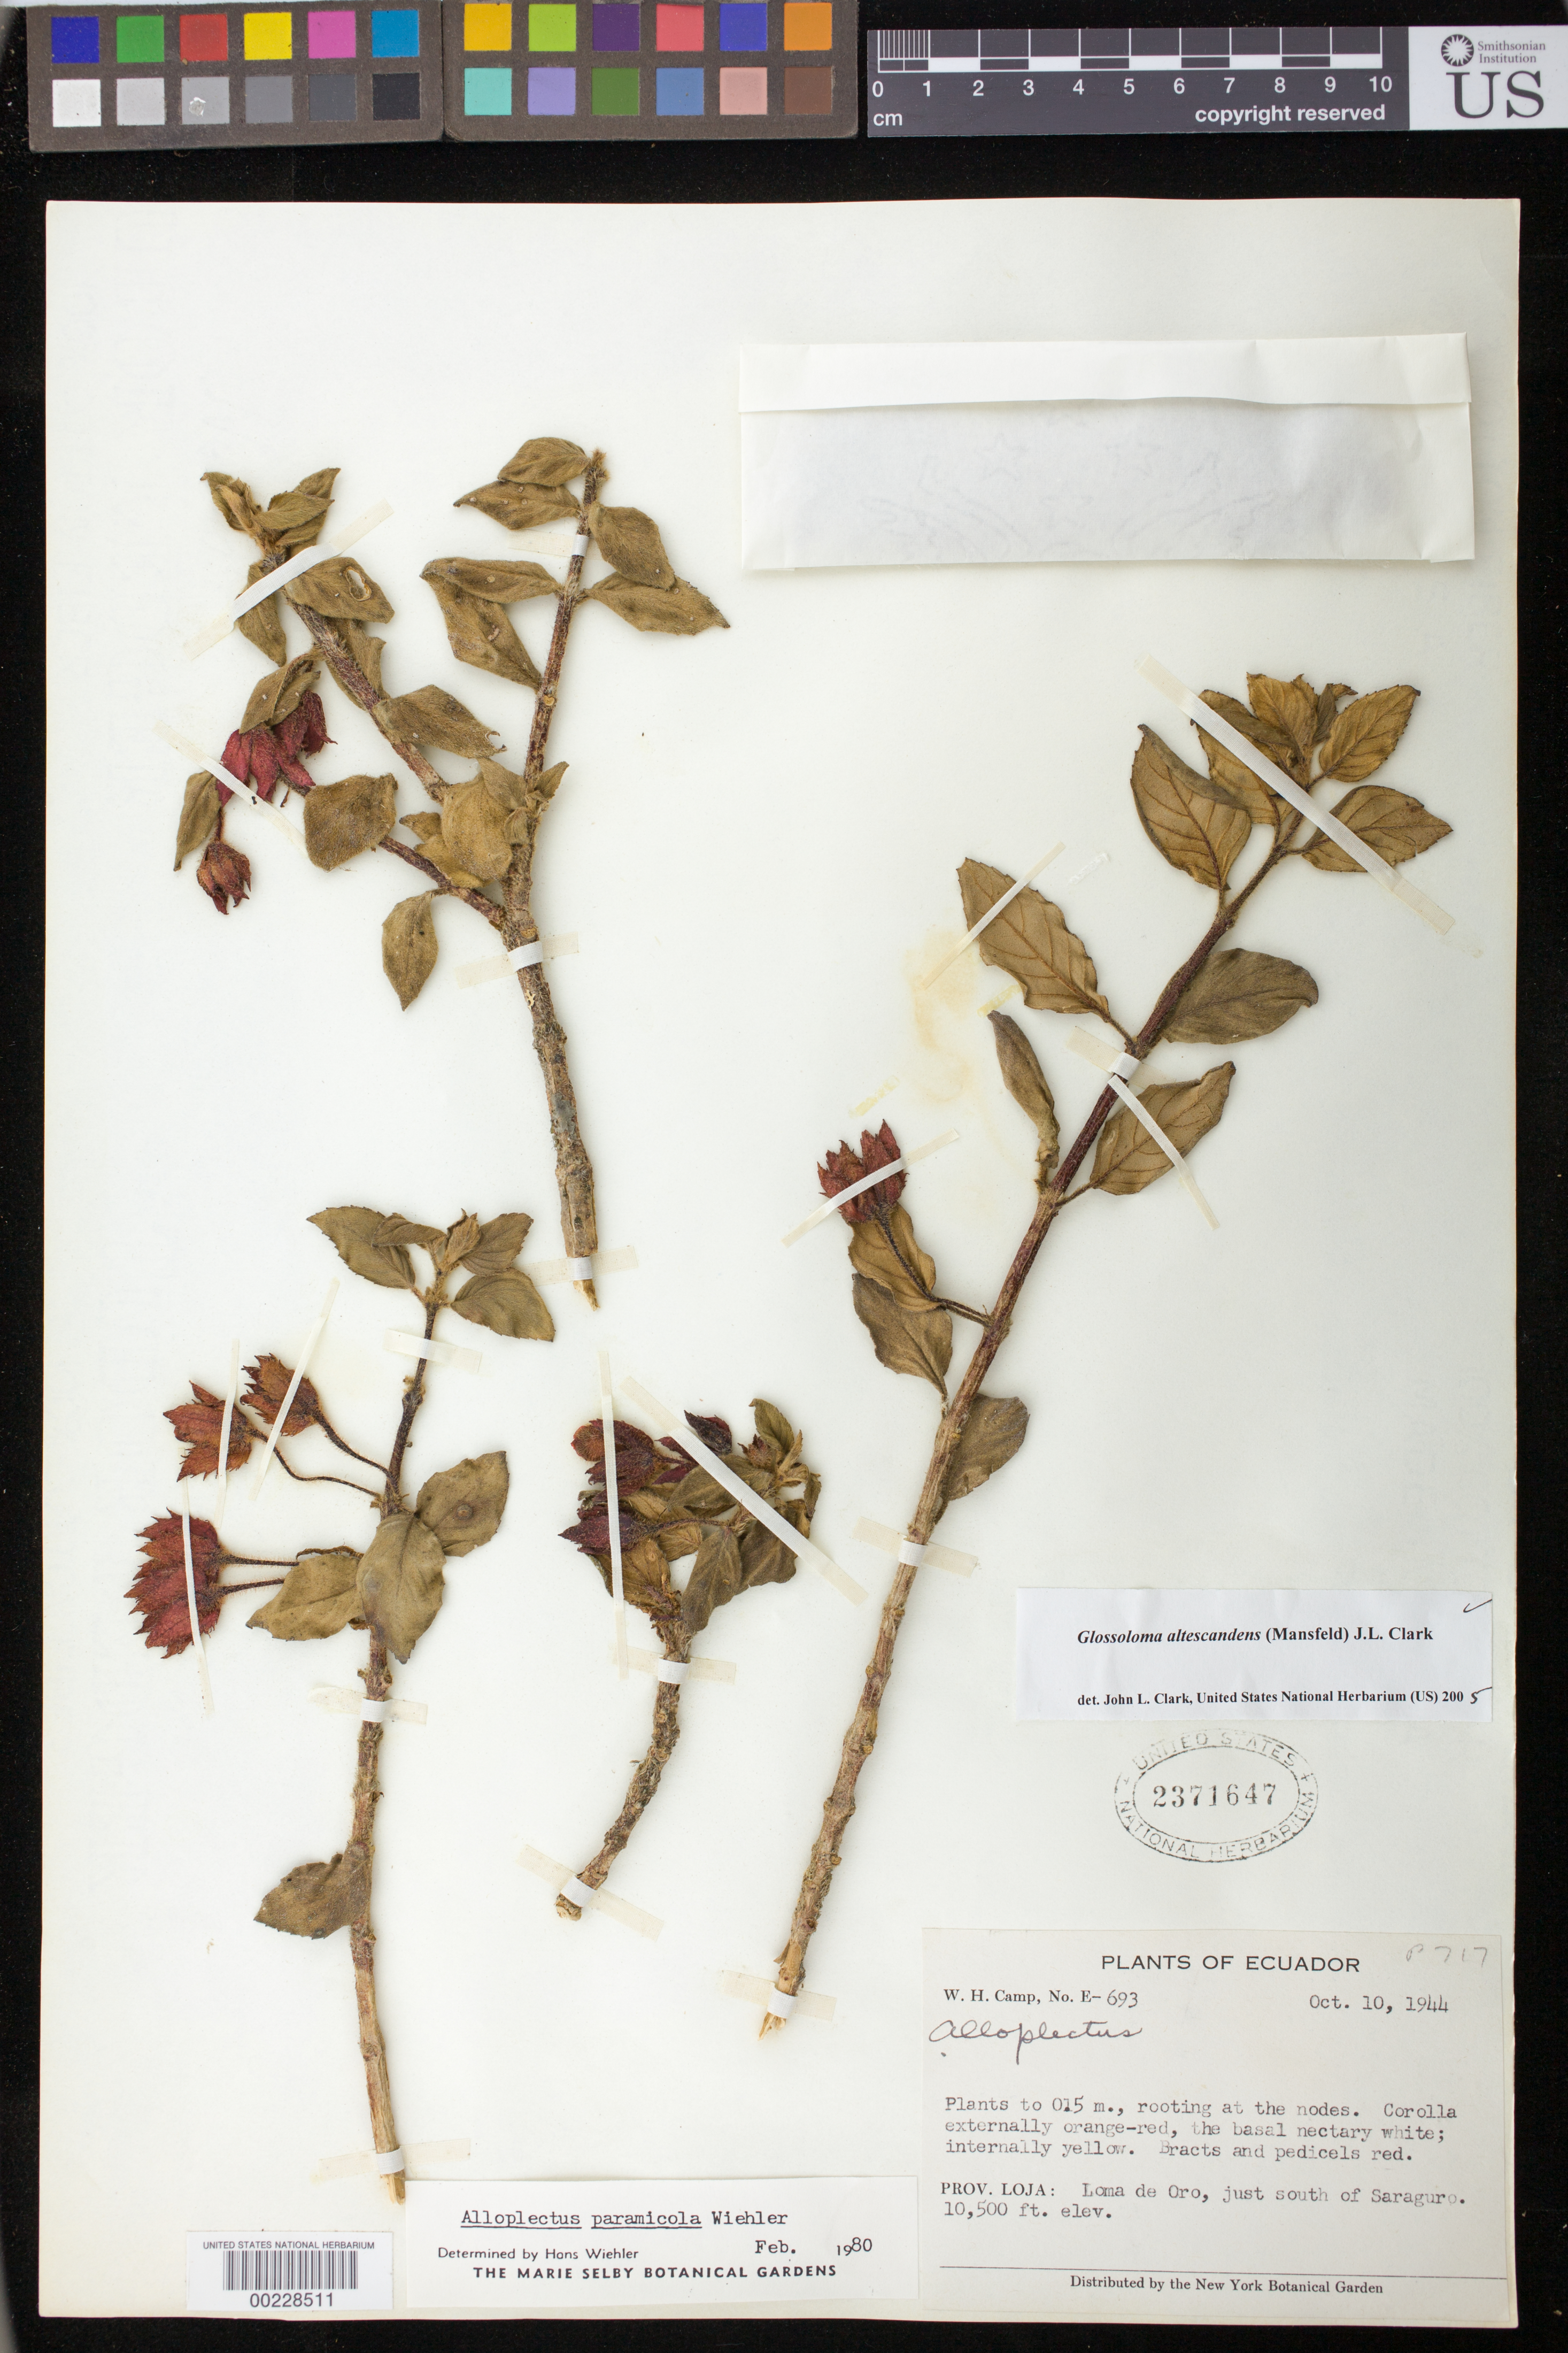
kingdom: Plantae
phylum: Tracheophyta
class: Magnoliopsida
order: Lamiales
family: Gesneriaceae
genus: Glossoloma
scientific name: Glossoloma altescandens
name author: (Mansf.) J.L. Clark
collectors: W. H. Camp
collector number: E- 693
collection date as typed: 10 Oct 1944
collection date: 1944-10-10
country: Ecuador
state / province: Loja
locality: Loma de Oro, just S of Saraguro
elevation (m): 3200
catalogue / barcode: US 2371647